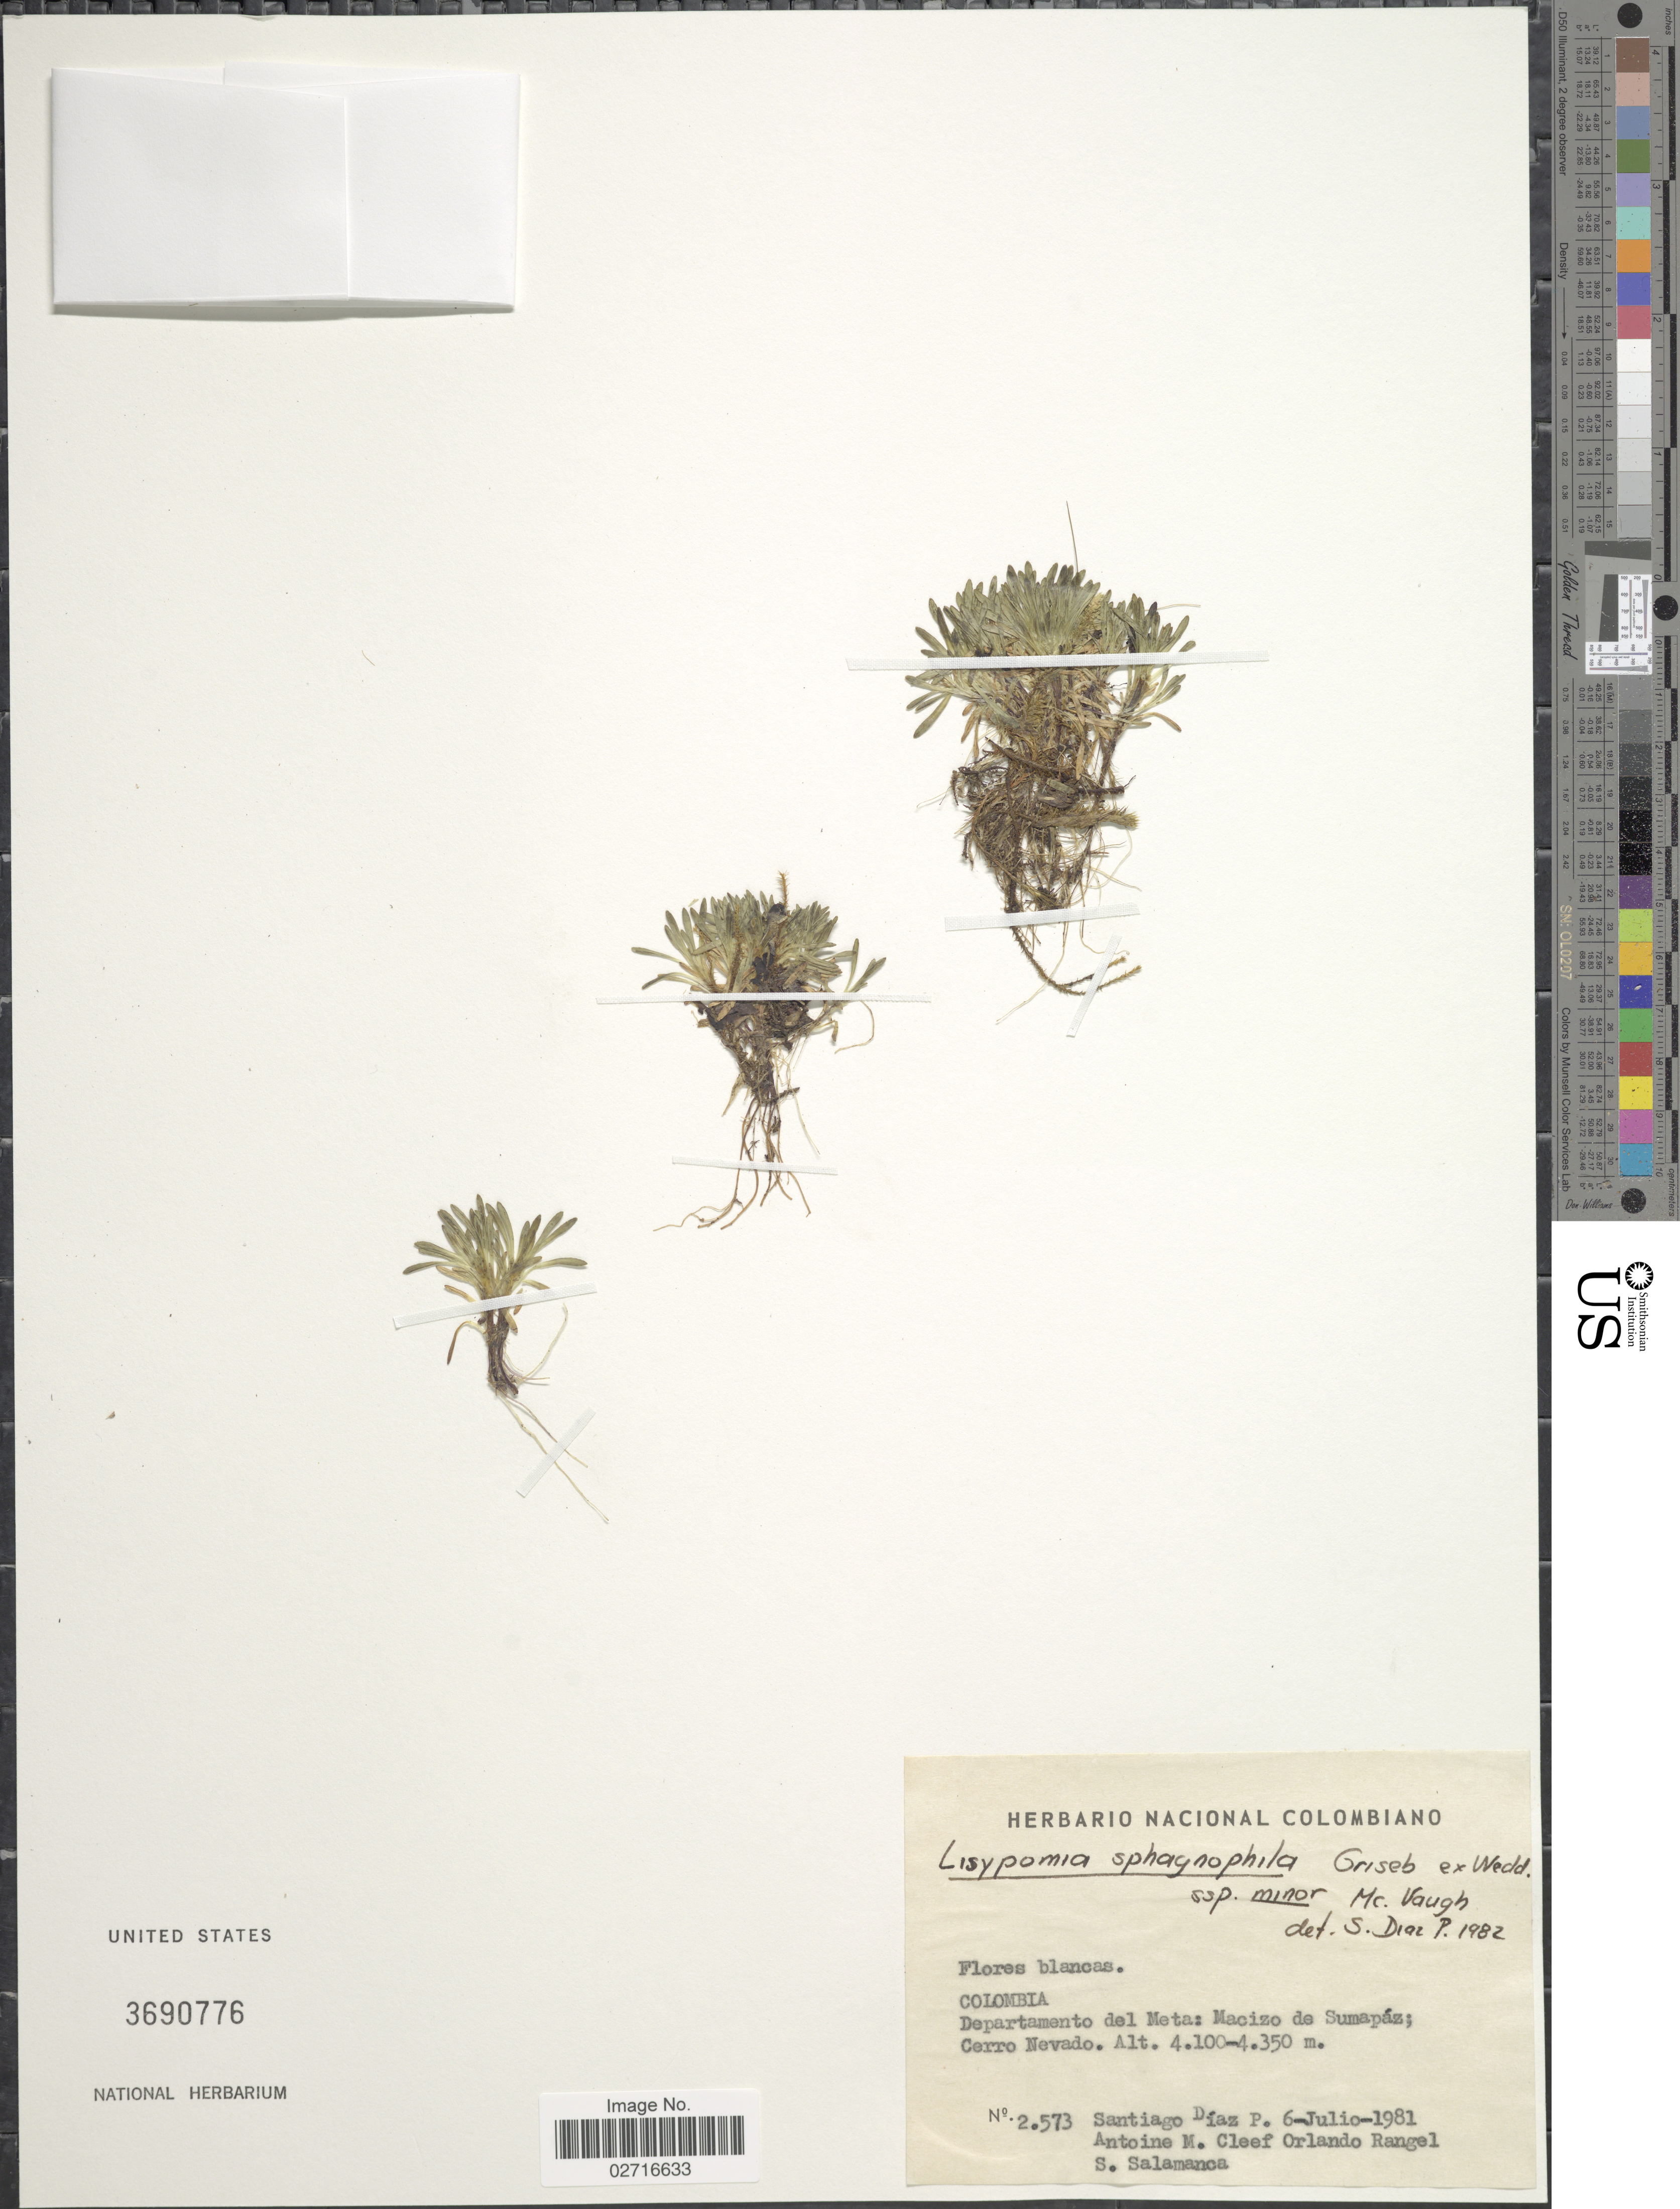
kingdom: Plantae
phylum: Tracheophyta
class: Magnoliopsida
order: Asterales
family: Campanulaceae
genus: Lysipomia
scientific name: Lysipomia sphagnophila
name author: Griseb. ex Wedd.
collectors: S. Díaz Píedrahíta, A. M. Cleef, O. Rangel & S. Salamanca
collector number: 2573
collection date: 1981-07-06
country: Colombia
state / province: Meta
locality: Macizo de Sumapaz, Cerro Nevado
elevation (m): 4100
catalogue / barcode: US 369076